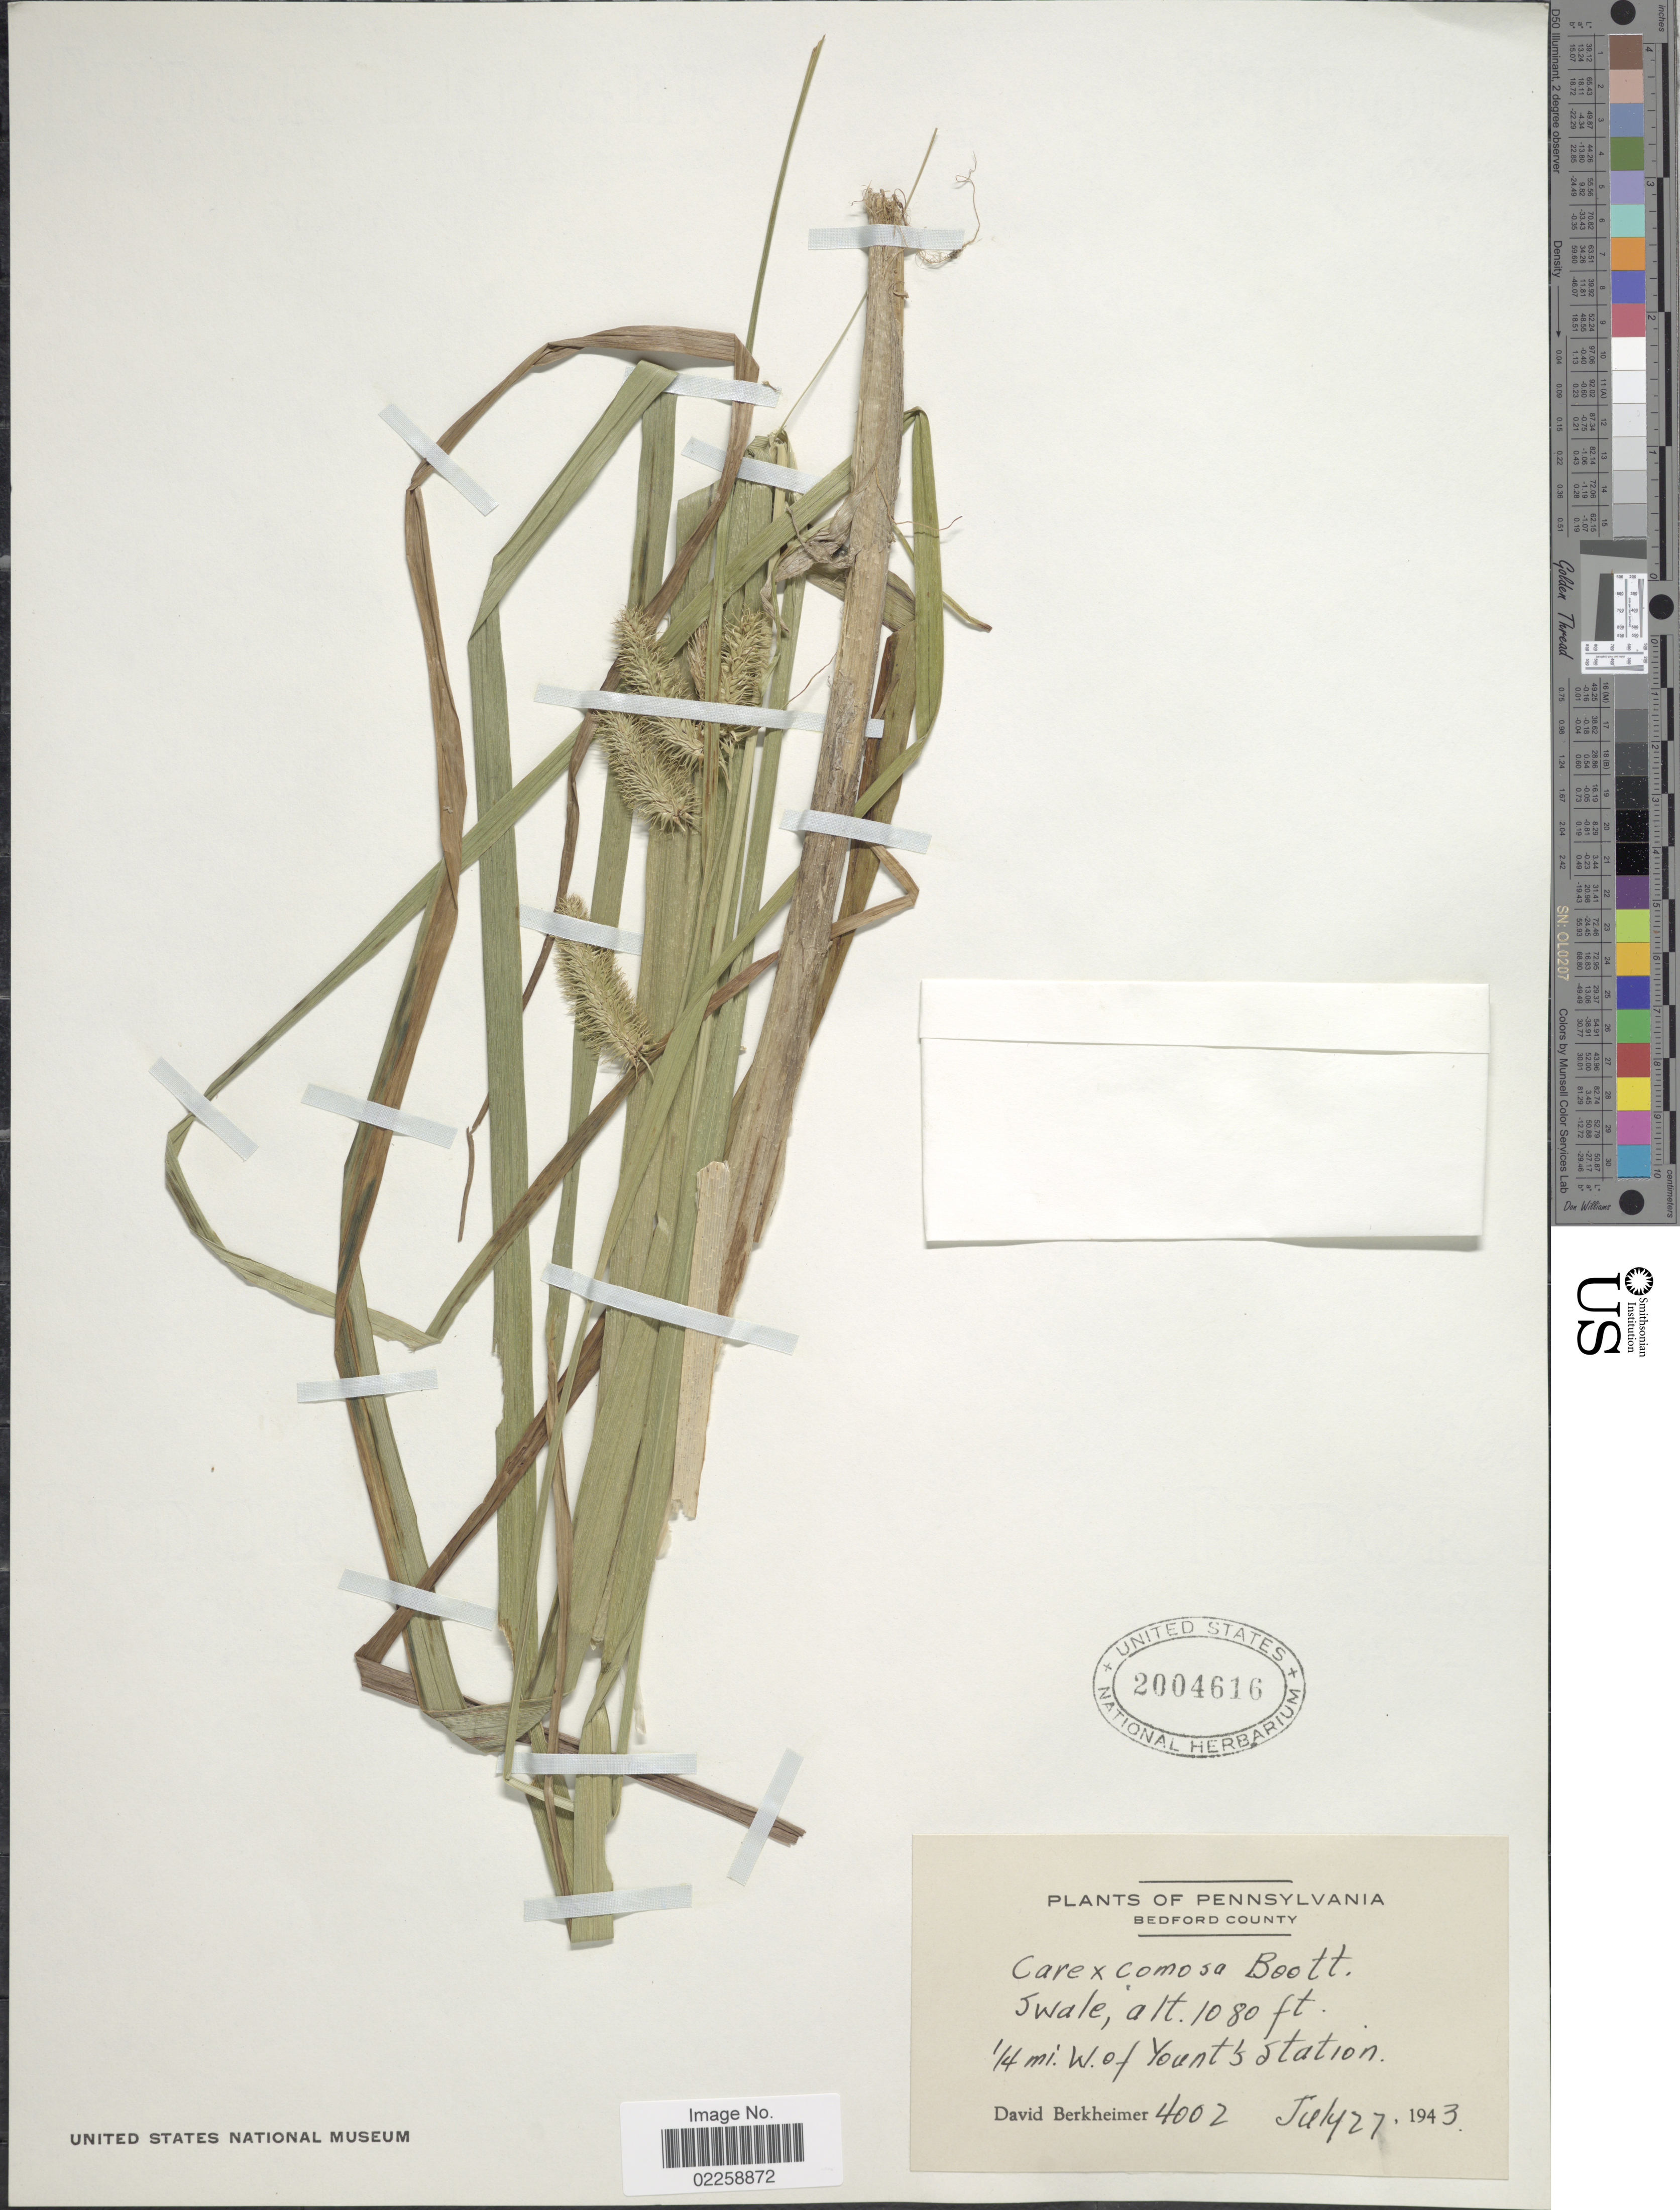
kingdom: Plantae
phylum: Tracheophyta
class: Liliopsida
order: Poales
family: Cyperaceae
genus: Carex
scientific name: Carex comosa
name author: Boott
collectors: D. Berkheimer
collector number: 4002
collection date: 1943-07-27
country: United States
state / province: Pennsylvania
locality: Bedford County, ¼ mi. W. of Yount's Station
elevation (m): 329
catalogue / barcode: US 2004616